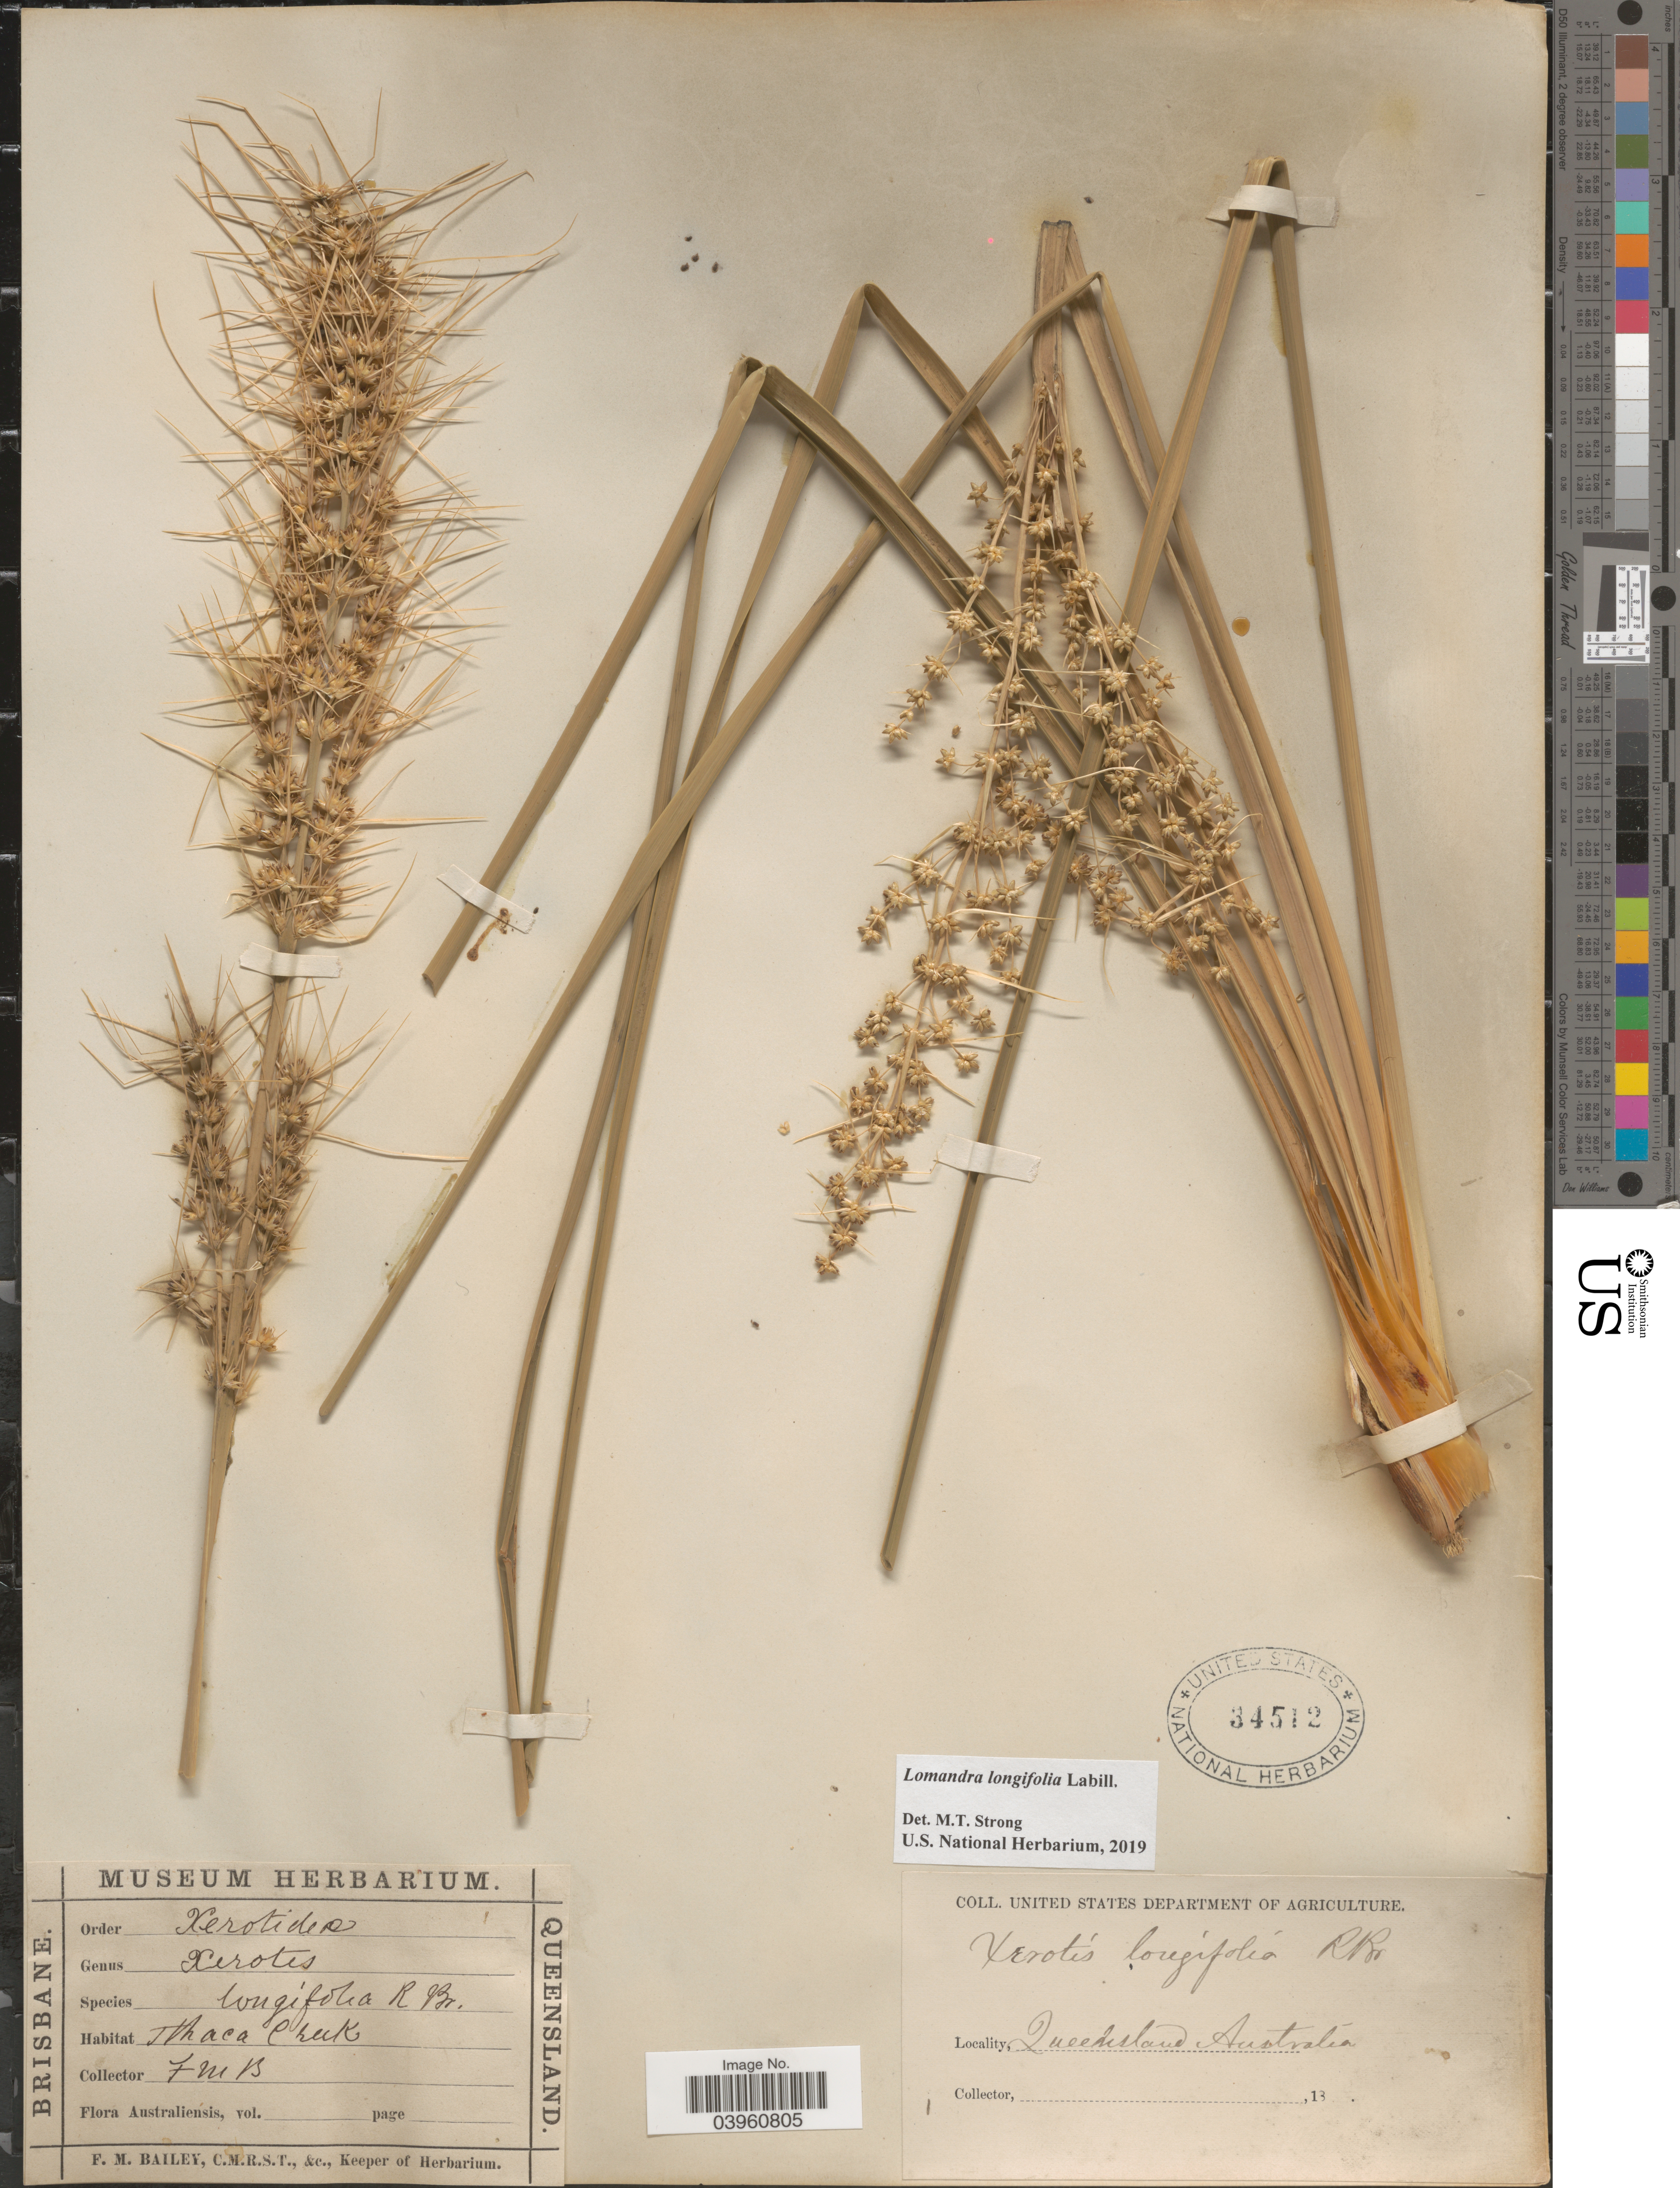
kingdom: Plantae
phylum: Tracheophyta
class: Liliopsida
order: Asparagales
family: Asparagaceae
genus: Lomandra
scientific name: Lomandra longifolia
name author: Labill.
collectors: F. M. Bailey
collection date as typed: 18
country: Australia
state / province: Queensland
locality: Ithaca Creek. Brisbane.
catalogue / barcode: US 34512